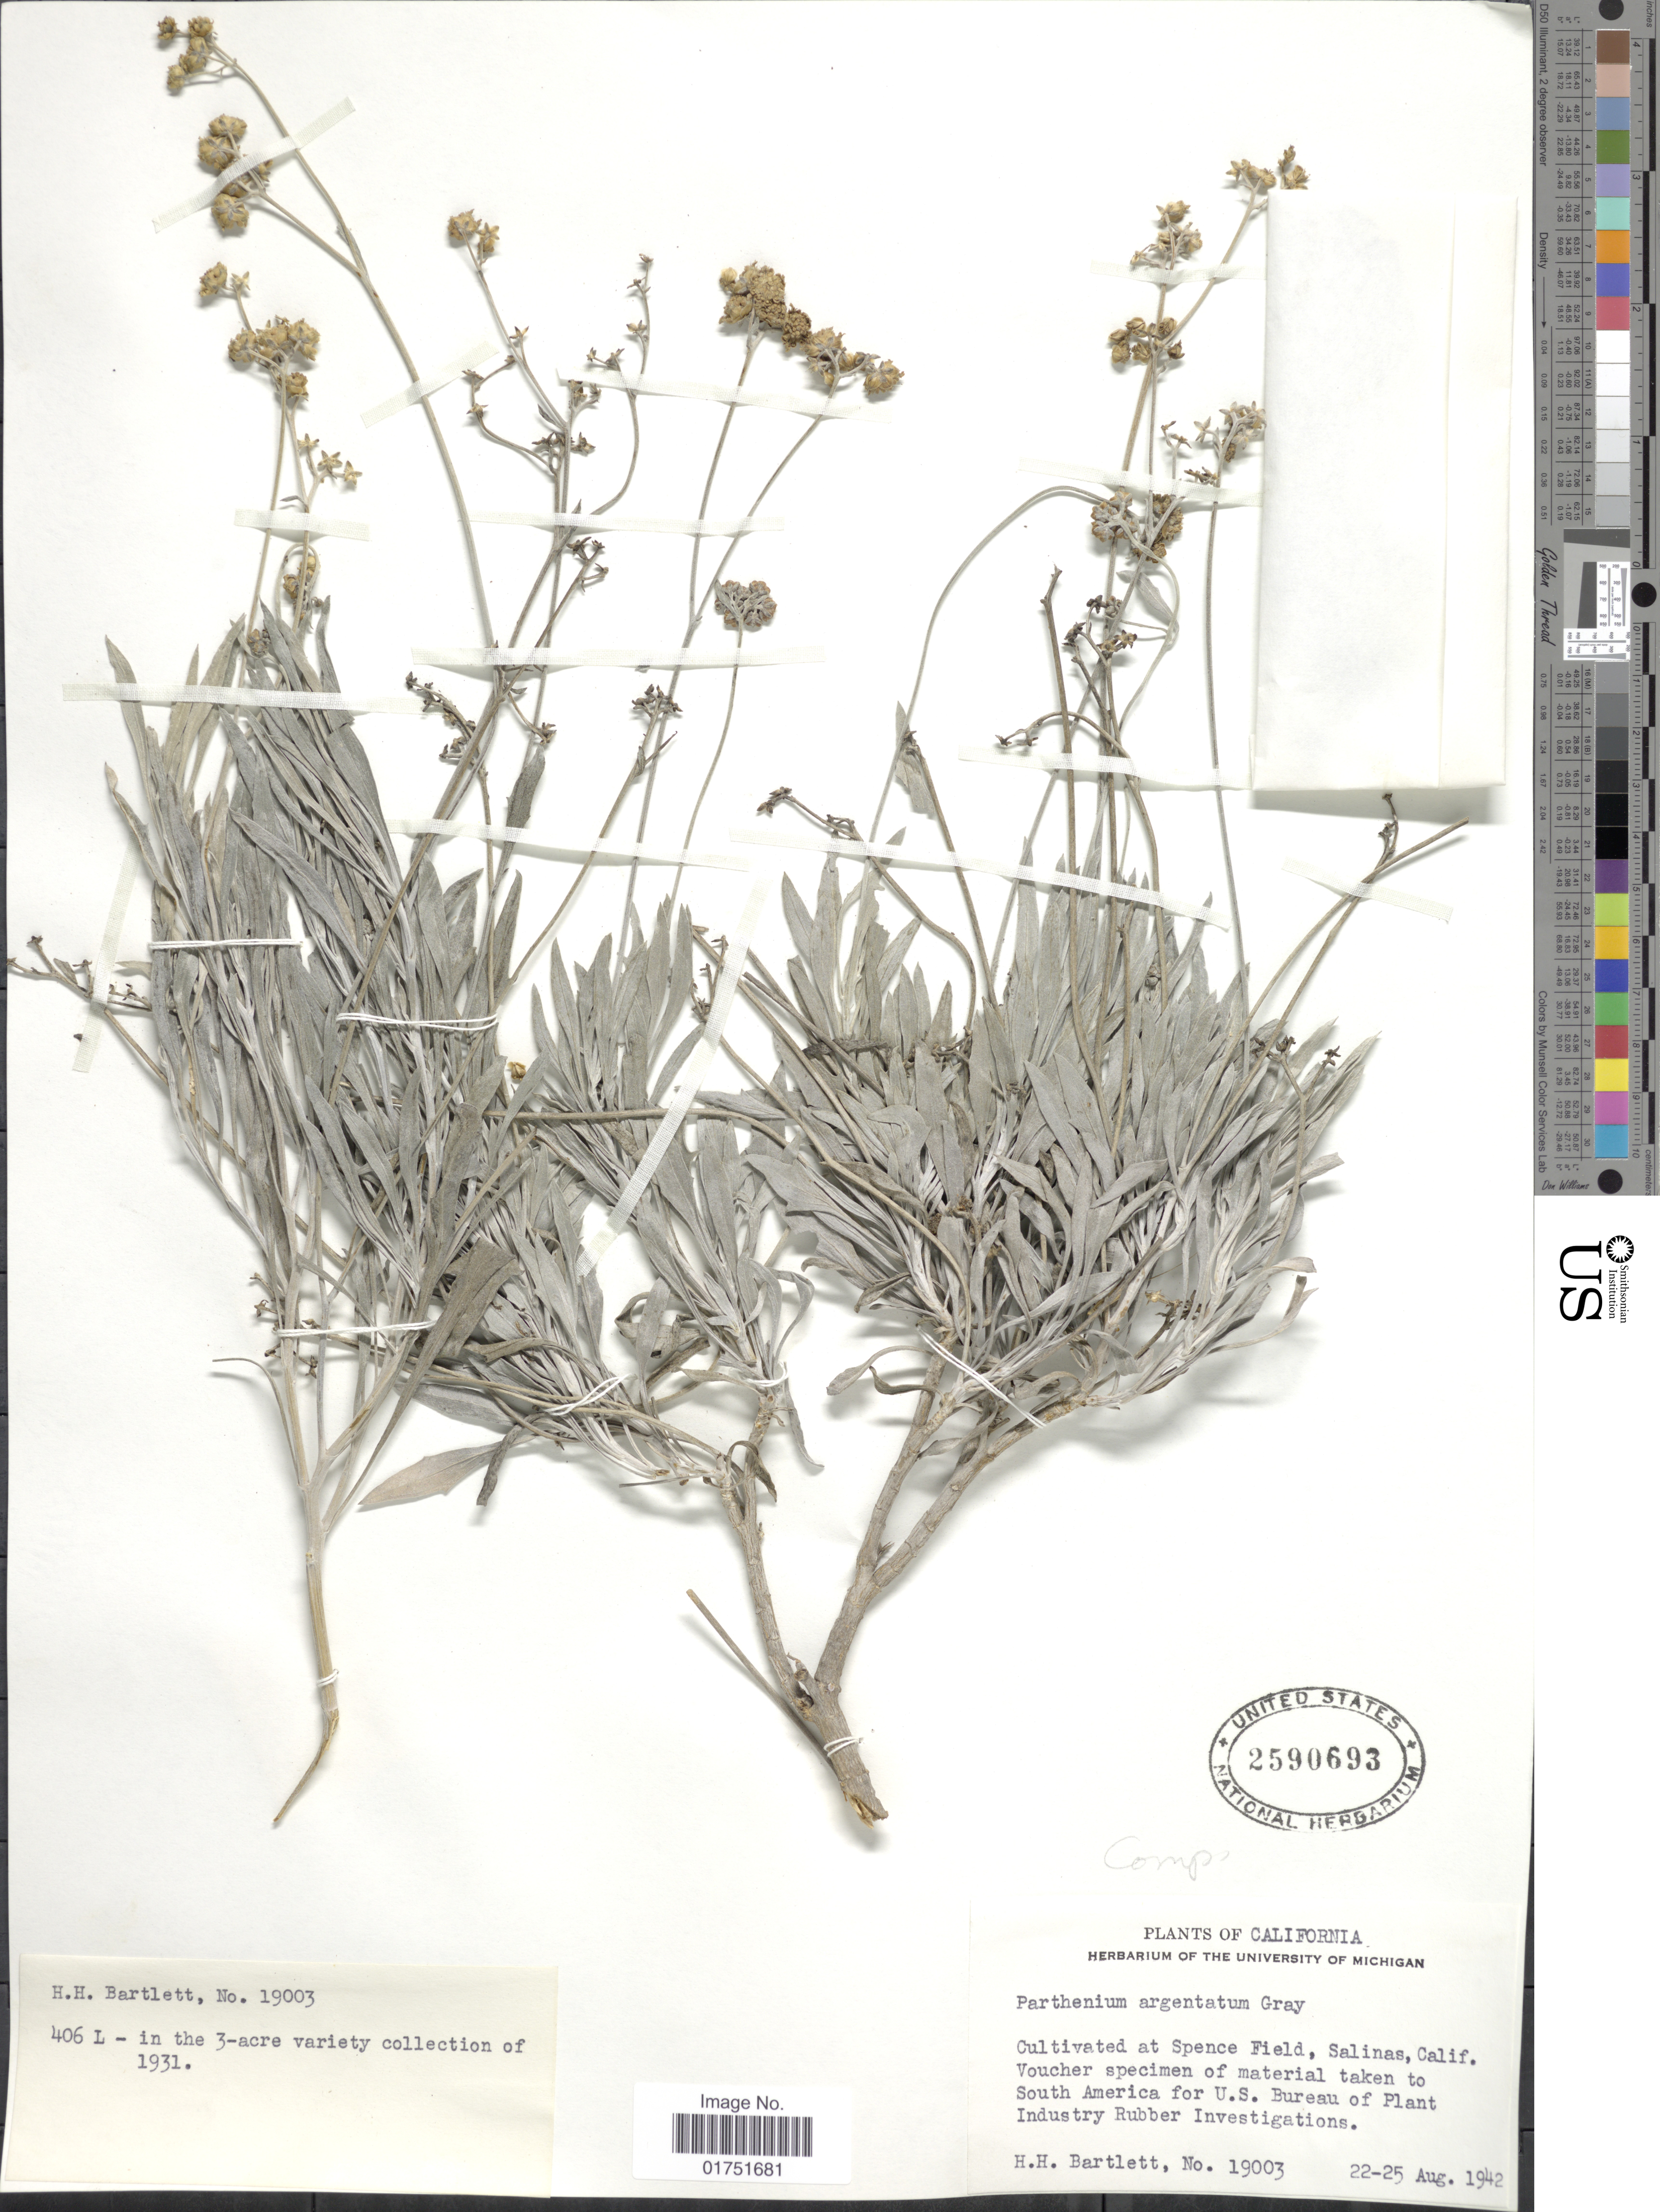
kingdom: Plantae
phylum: Tracheophyta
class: Magnoliopsida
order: Asterales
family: Asteraceae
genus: Parthenium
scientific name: Parthenium argentatum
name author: A. Gray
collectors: H. H. Bartlett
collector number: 19003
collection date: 1942-08-22/1942-08-25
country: United States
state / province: California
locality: Spence Field, Salinas, Calif.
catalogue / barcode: US 2590693